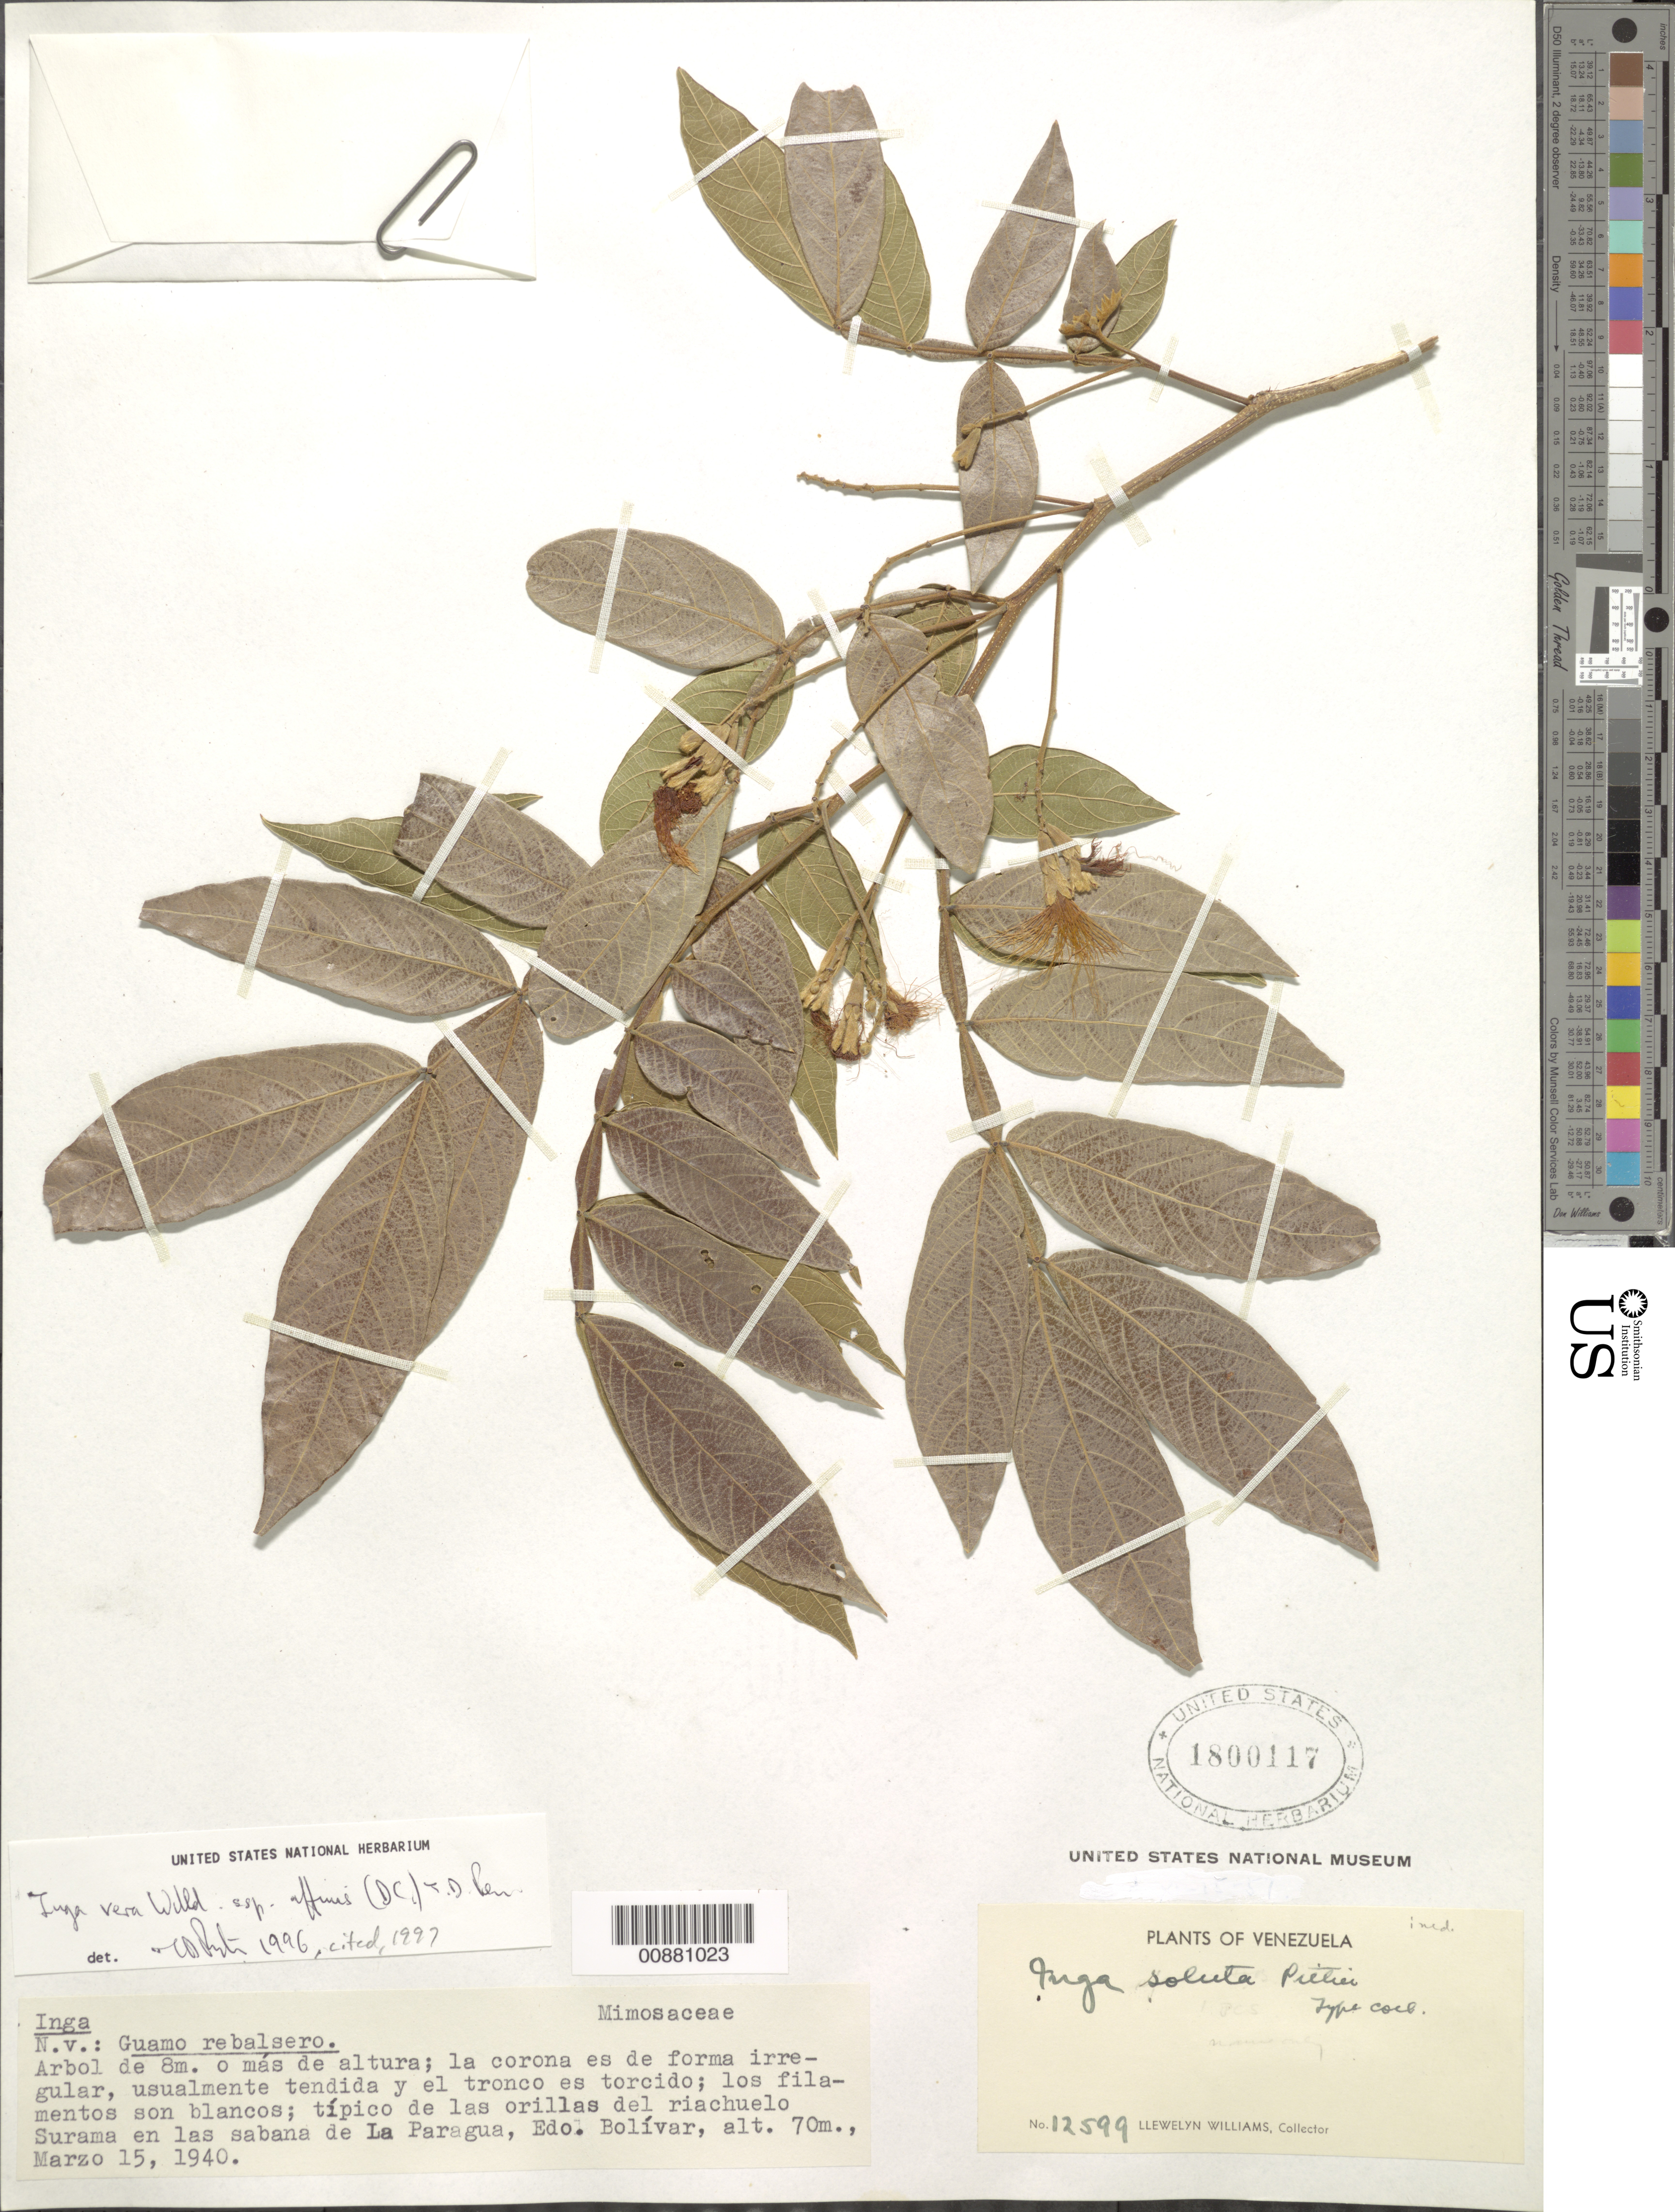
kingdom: Plantae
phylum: Tracheophyta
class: Magnoliopsida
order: Fabales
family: Fabaceae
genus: Inga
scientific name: Inga vera subsp. affinis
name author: (DC.) T.D. Penn.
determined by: Pennington, T. D., (K)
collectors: Ll. Williams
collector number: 12599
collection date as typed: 15-Mar-40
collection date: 1940-03-15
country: Venezuela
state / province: Bolívar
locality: La Paragua, riachuelo Surama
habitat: Orillas del riachuelo en las sabana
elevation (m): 70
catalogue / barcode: US 1800117